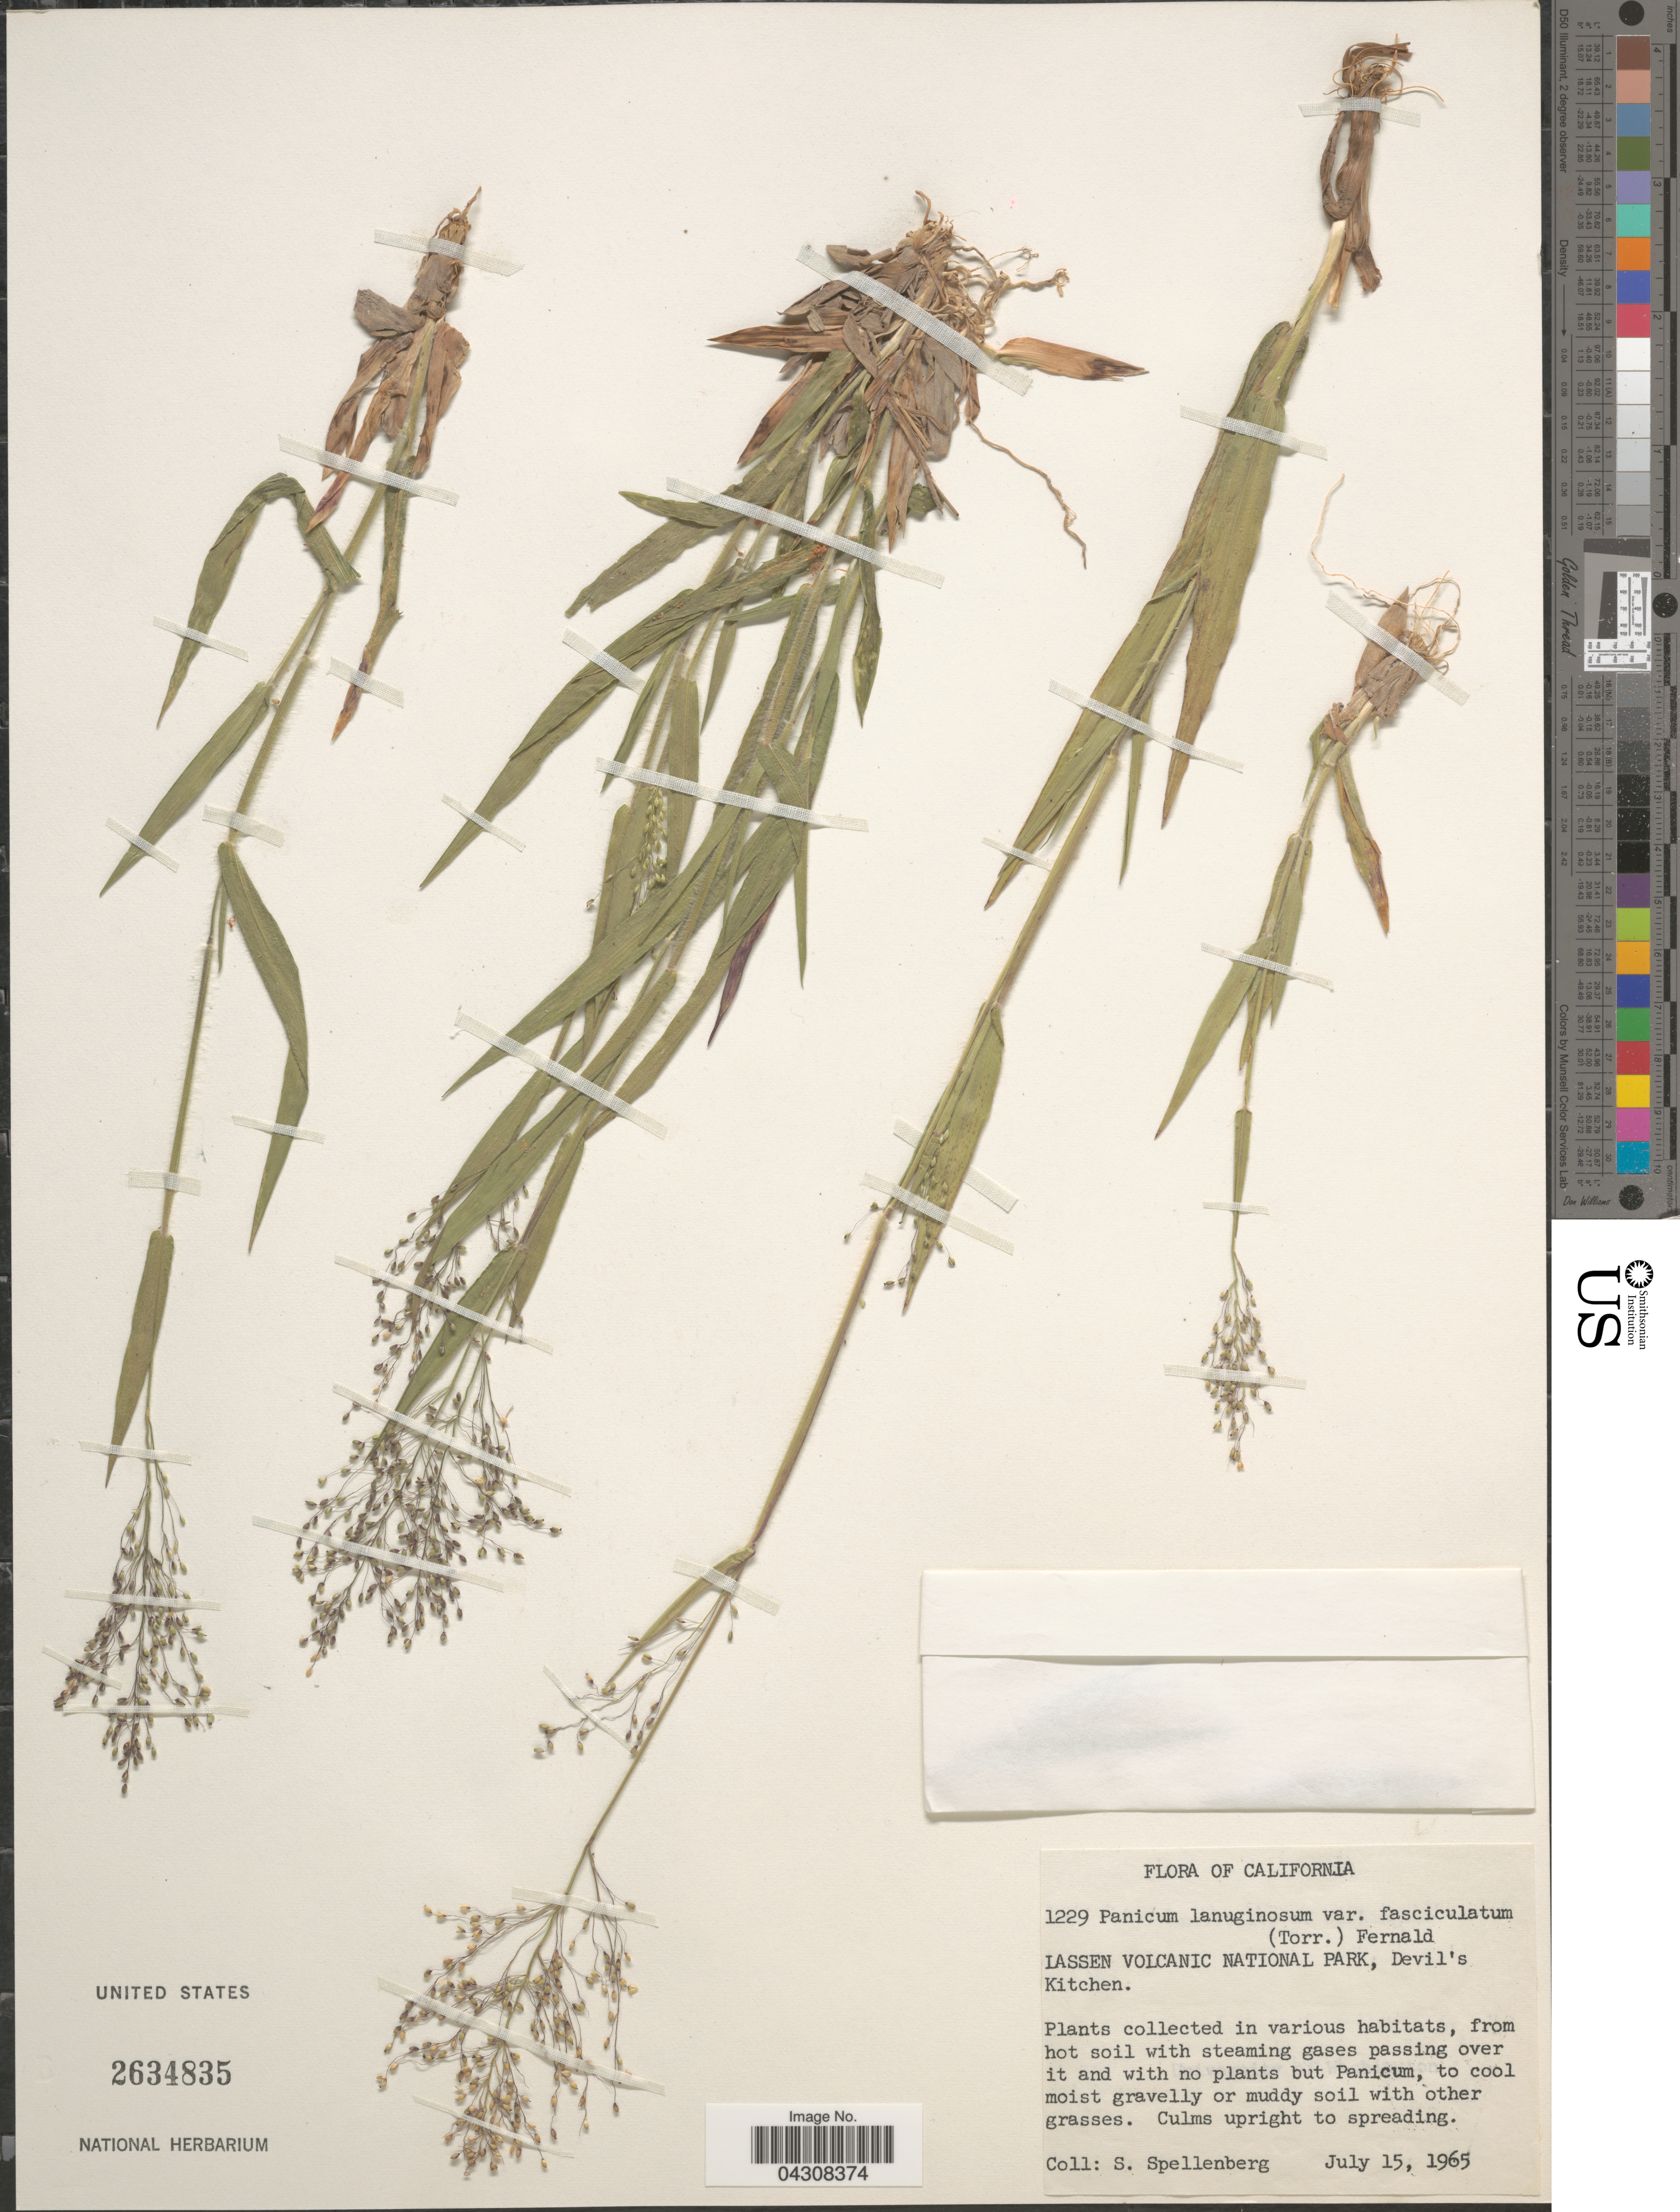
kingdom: Plantae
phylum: Tracheophyta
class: Liliopsida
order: Poales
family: Poaceae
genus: Dichanthelium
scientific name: Dichanthelium acuminatum var. acuminatum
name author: (Sw.) Gould & C.A. Clark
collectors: R. Spellenberg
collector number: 1229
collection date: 1965-07-15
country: United States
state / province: California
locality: Lassen Volcanic National Park, Devil's Kitchen.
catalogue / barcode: US 2634835